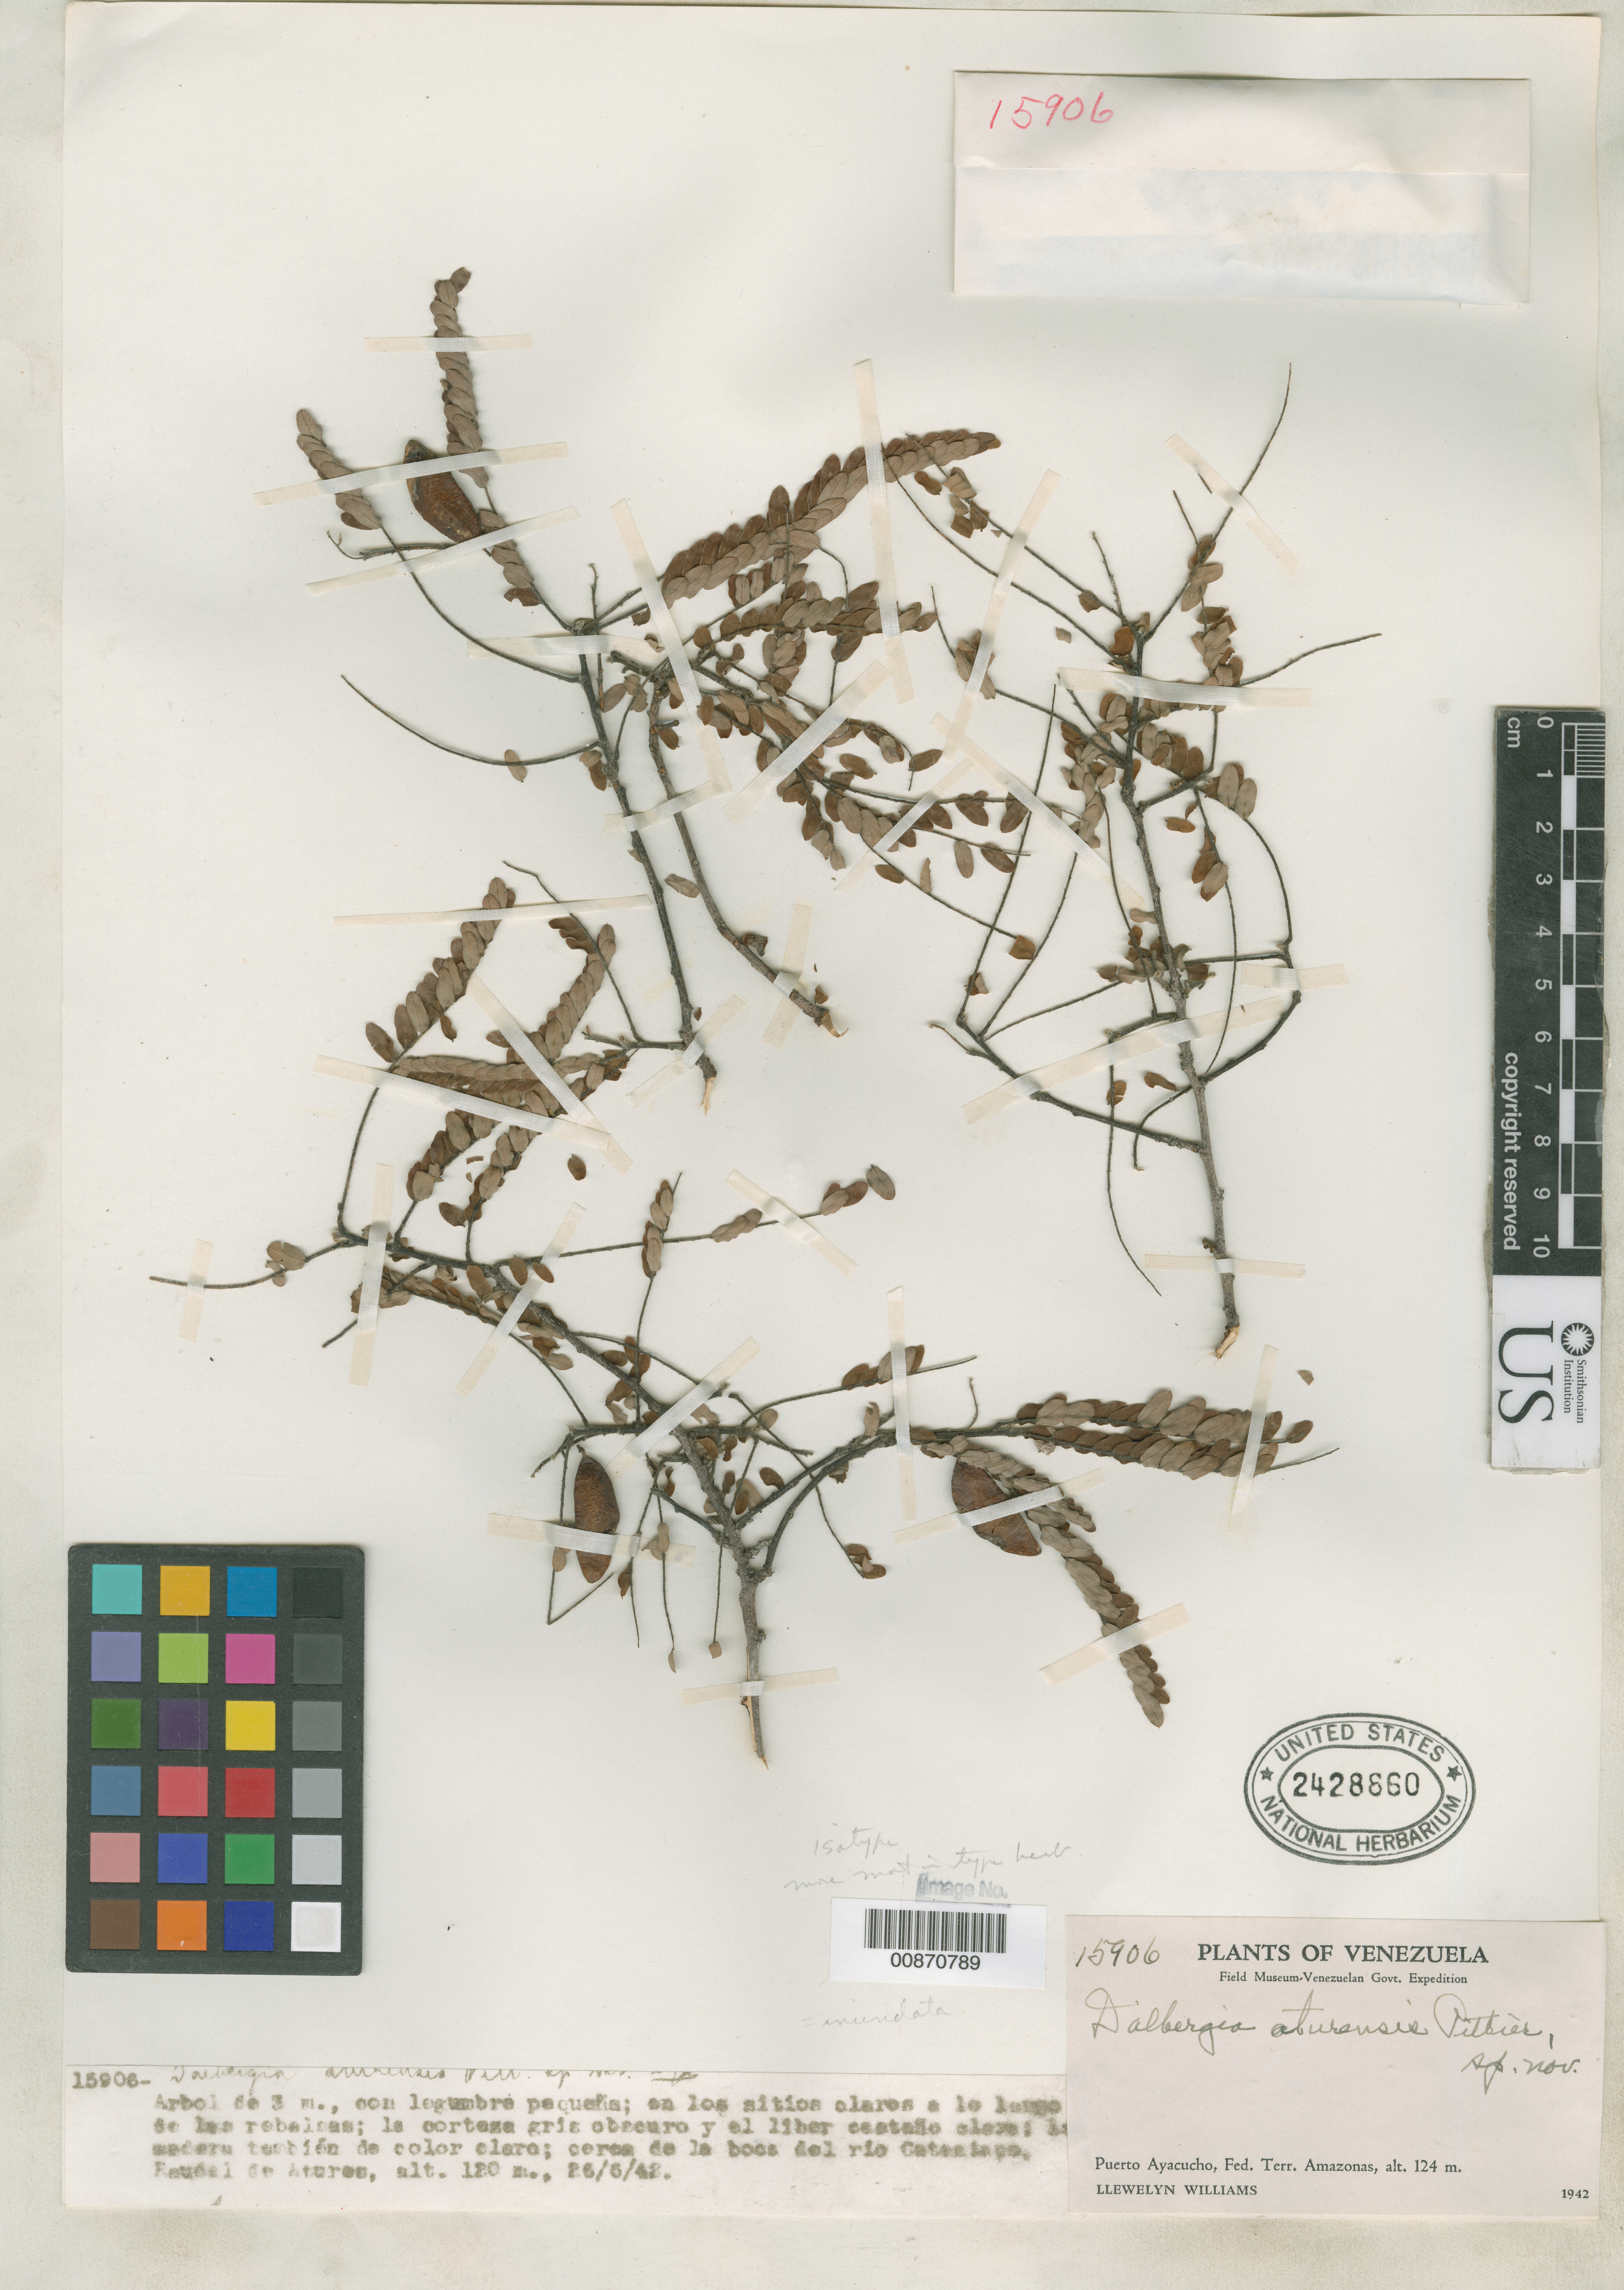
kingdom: Plantae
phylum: Tracheophyta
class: Magnoliopsida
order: Fabales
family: Fabaceae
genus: Dalbergia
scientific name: Dalbergia aturensis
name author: Pittier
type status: Isotype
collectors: Ll. Williams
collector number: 15906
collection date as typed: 26 Jun 1942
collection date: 1942-06-26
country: Venezuela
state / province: Amazonas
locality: Puerto Ayacucho, Fed. Terr. Amazonas.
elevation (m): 120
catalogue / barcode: US 2428660